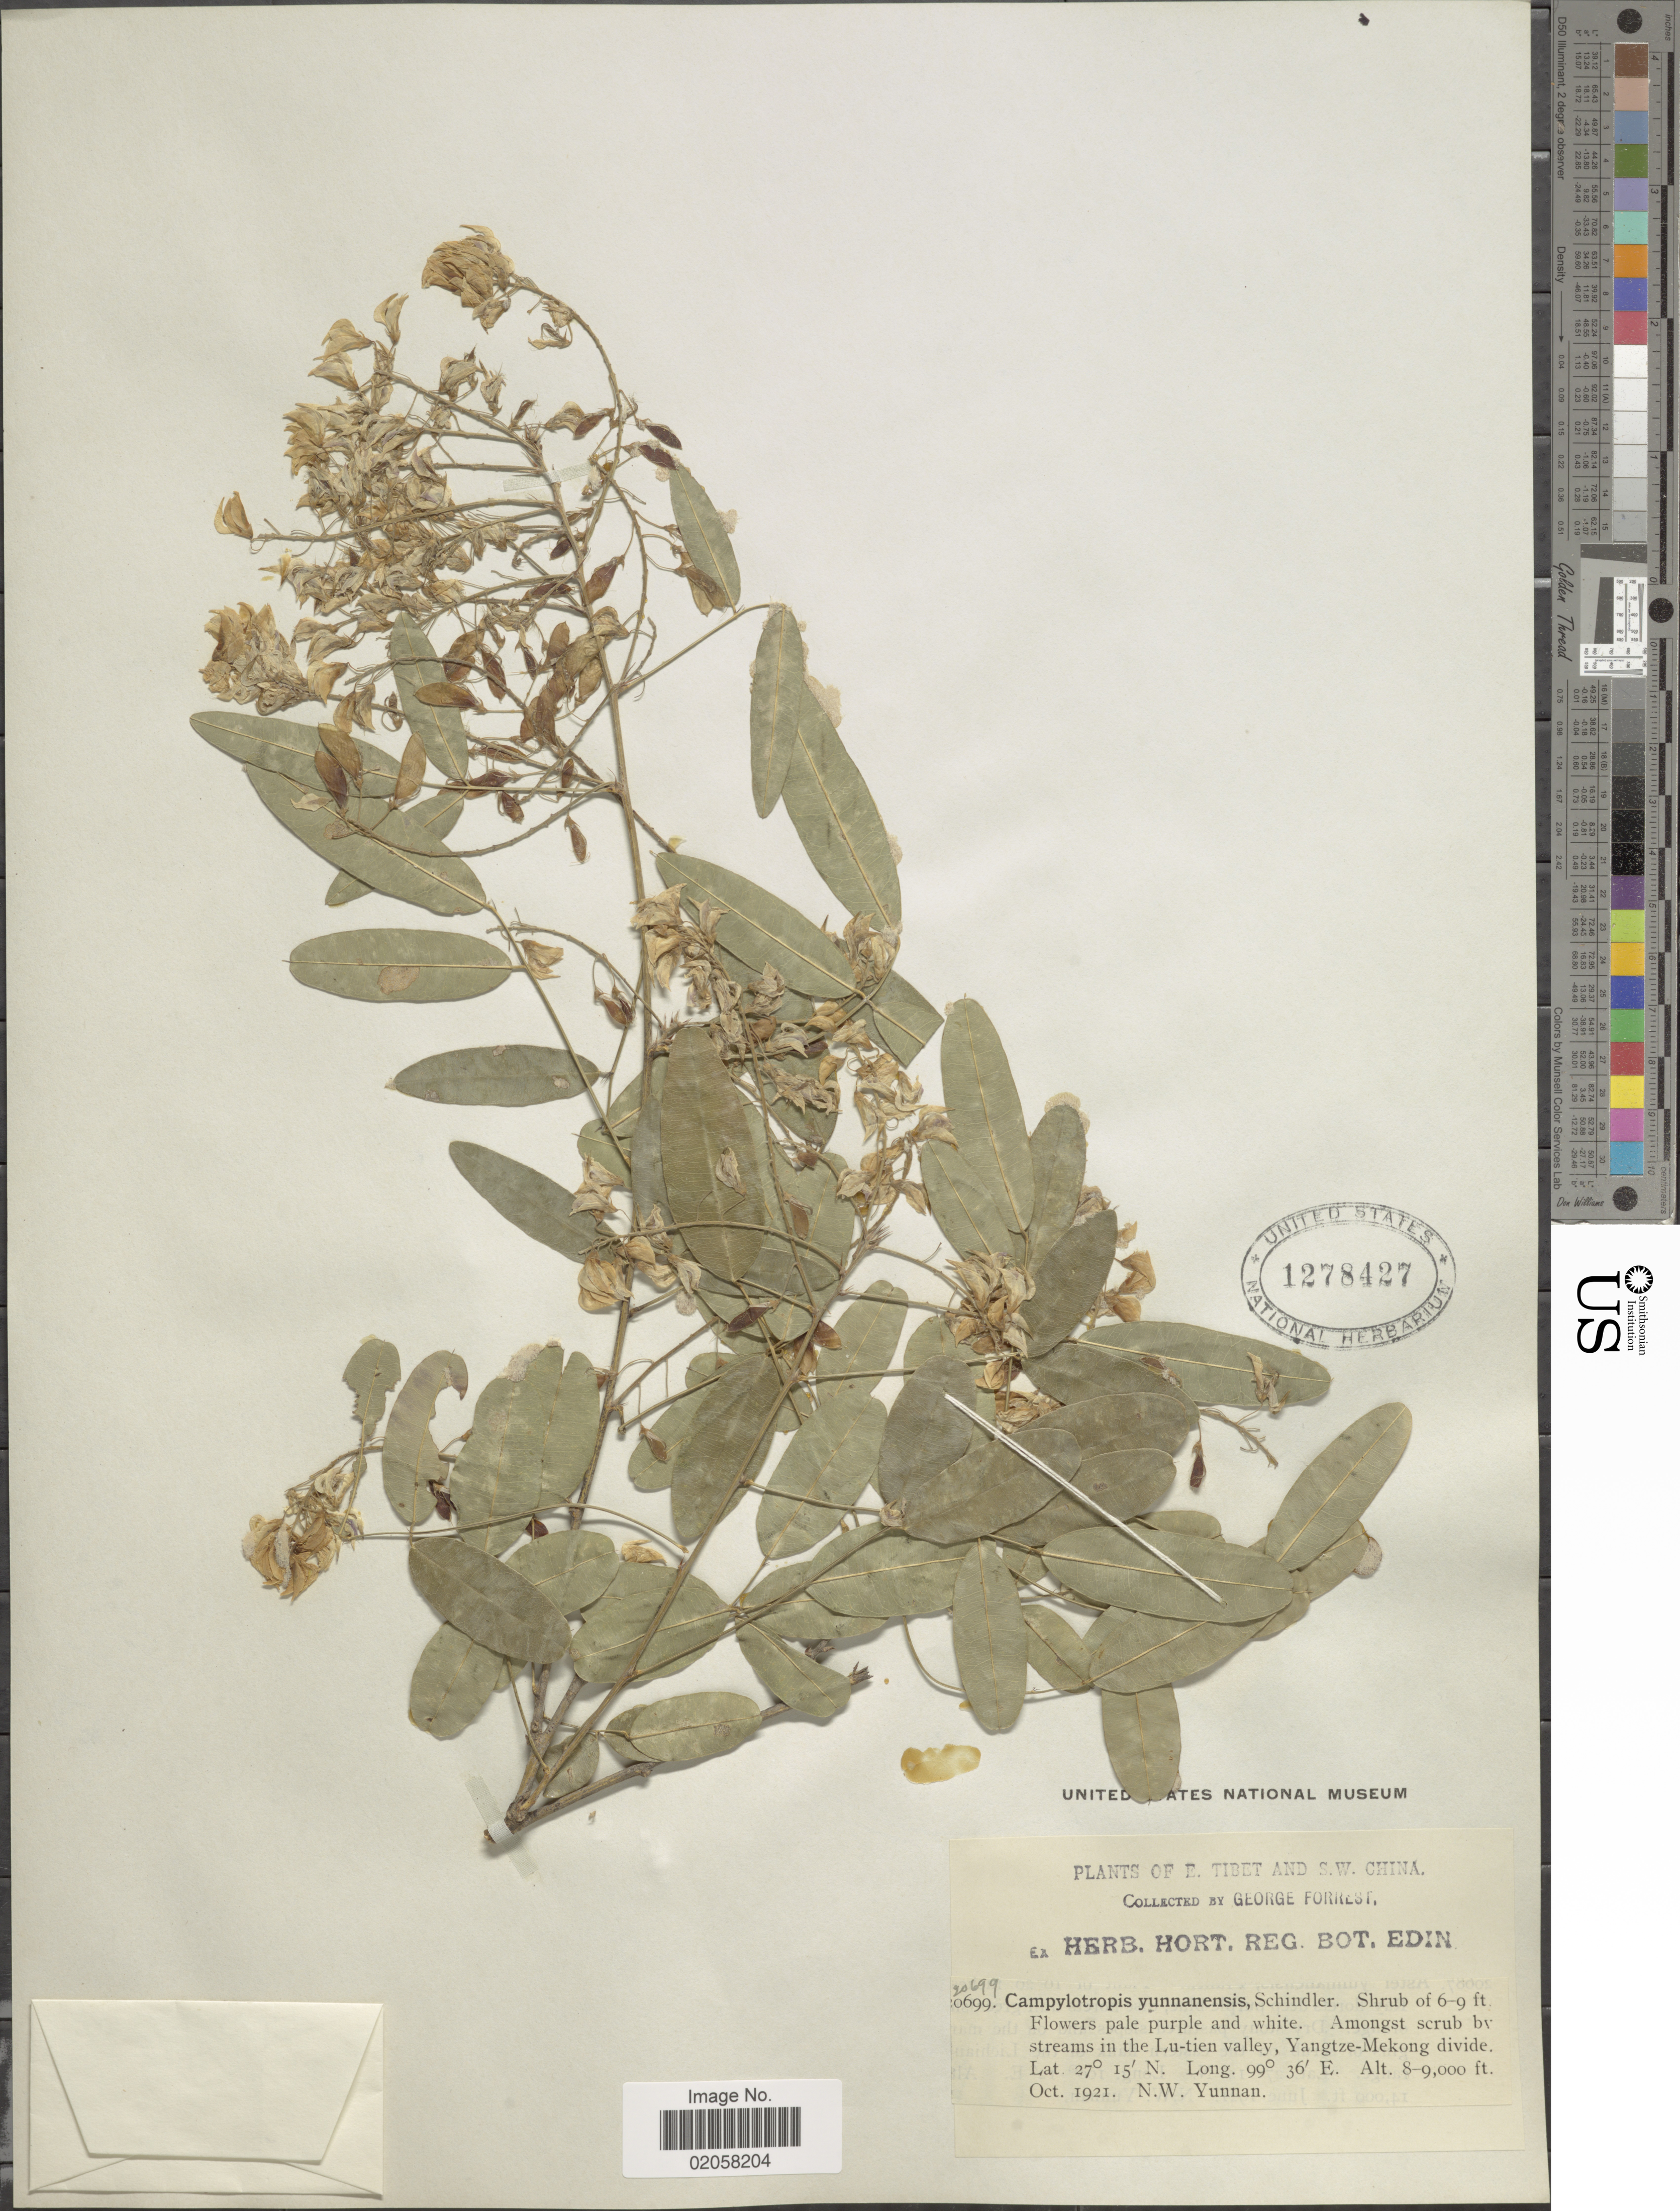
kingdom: Plantae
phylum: Tracheophyta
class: Magnoliopsida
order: Fabales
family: Fabaceae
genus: Campylotropis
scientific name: Campylotropis yunnanensis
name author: (Franch.) Schindl.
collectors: G. Forrest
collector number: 20699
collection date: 1921-10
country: China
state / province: Yunnan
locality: E. Tibet and S,W. China, Amongst scrub bv streams in the Lu-tien valley, Yangtze-Mekong divide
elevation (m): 2438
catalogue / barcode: US 1278427